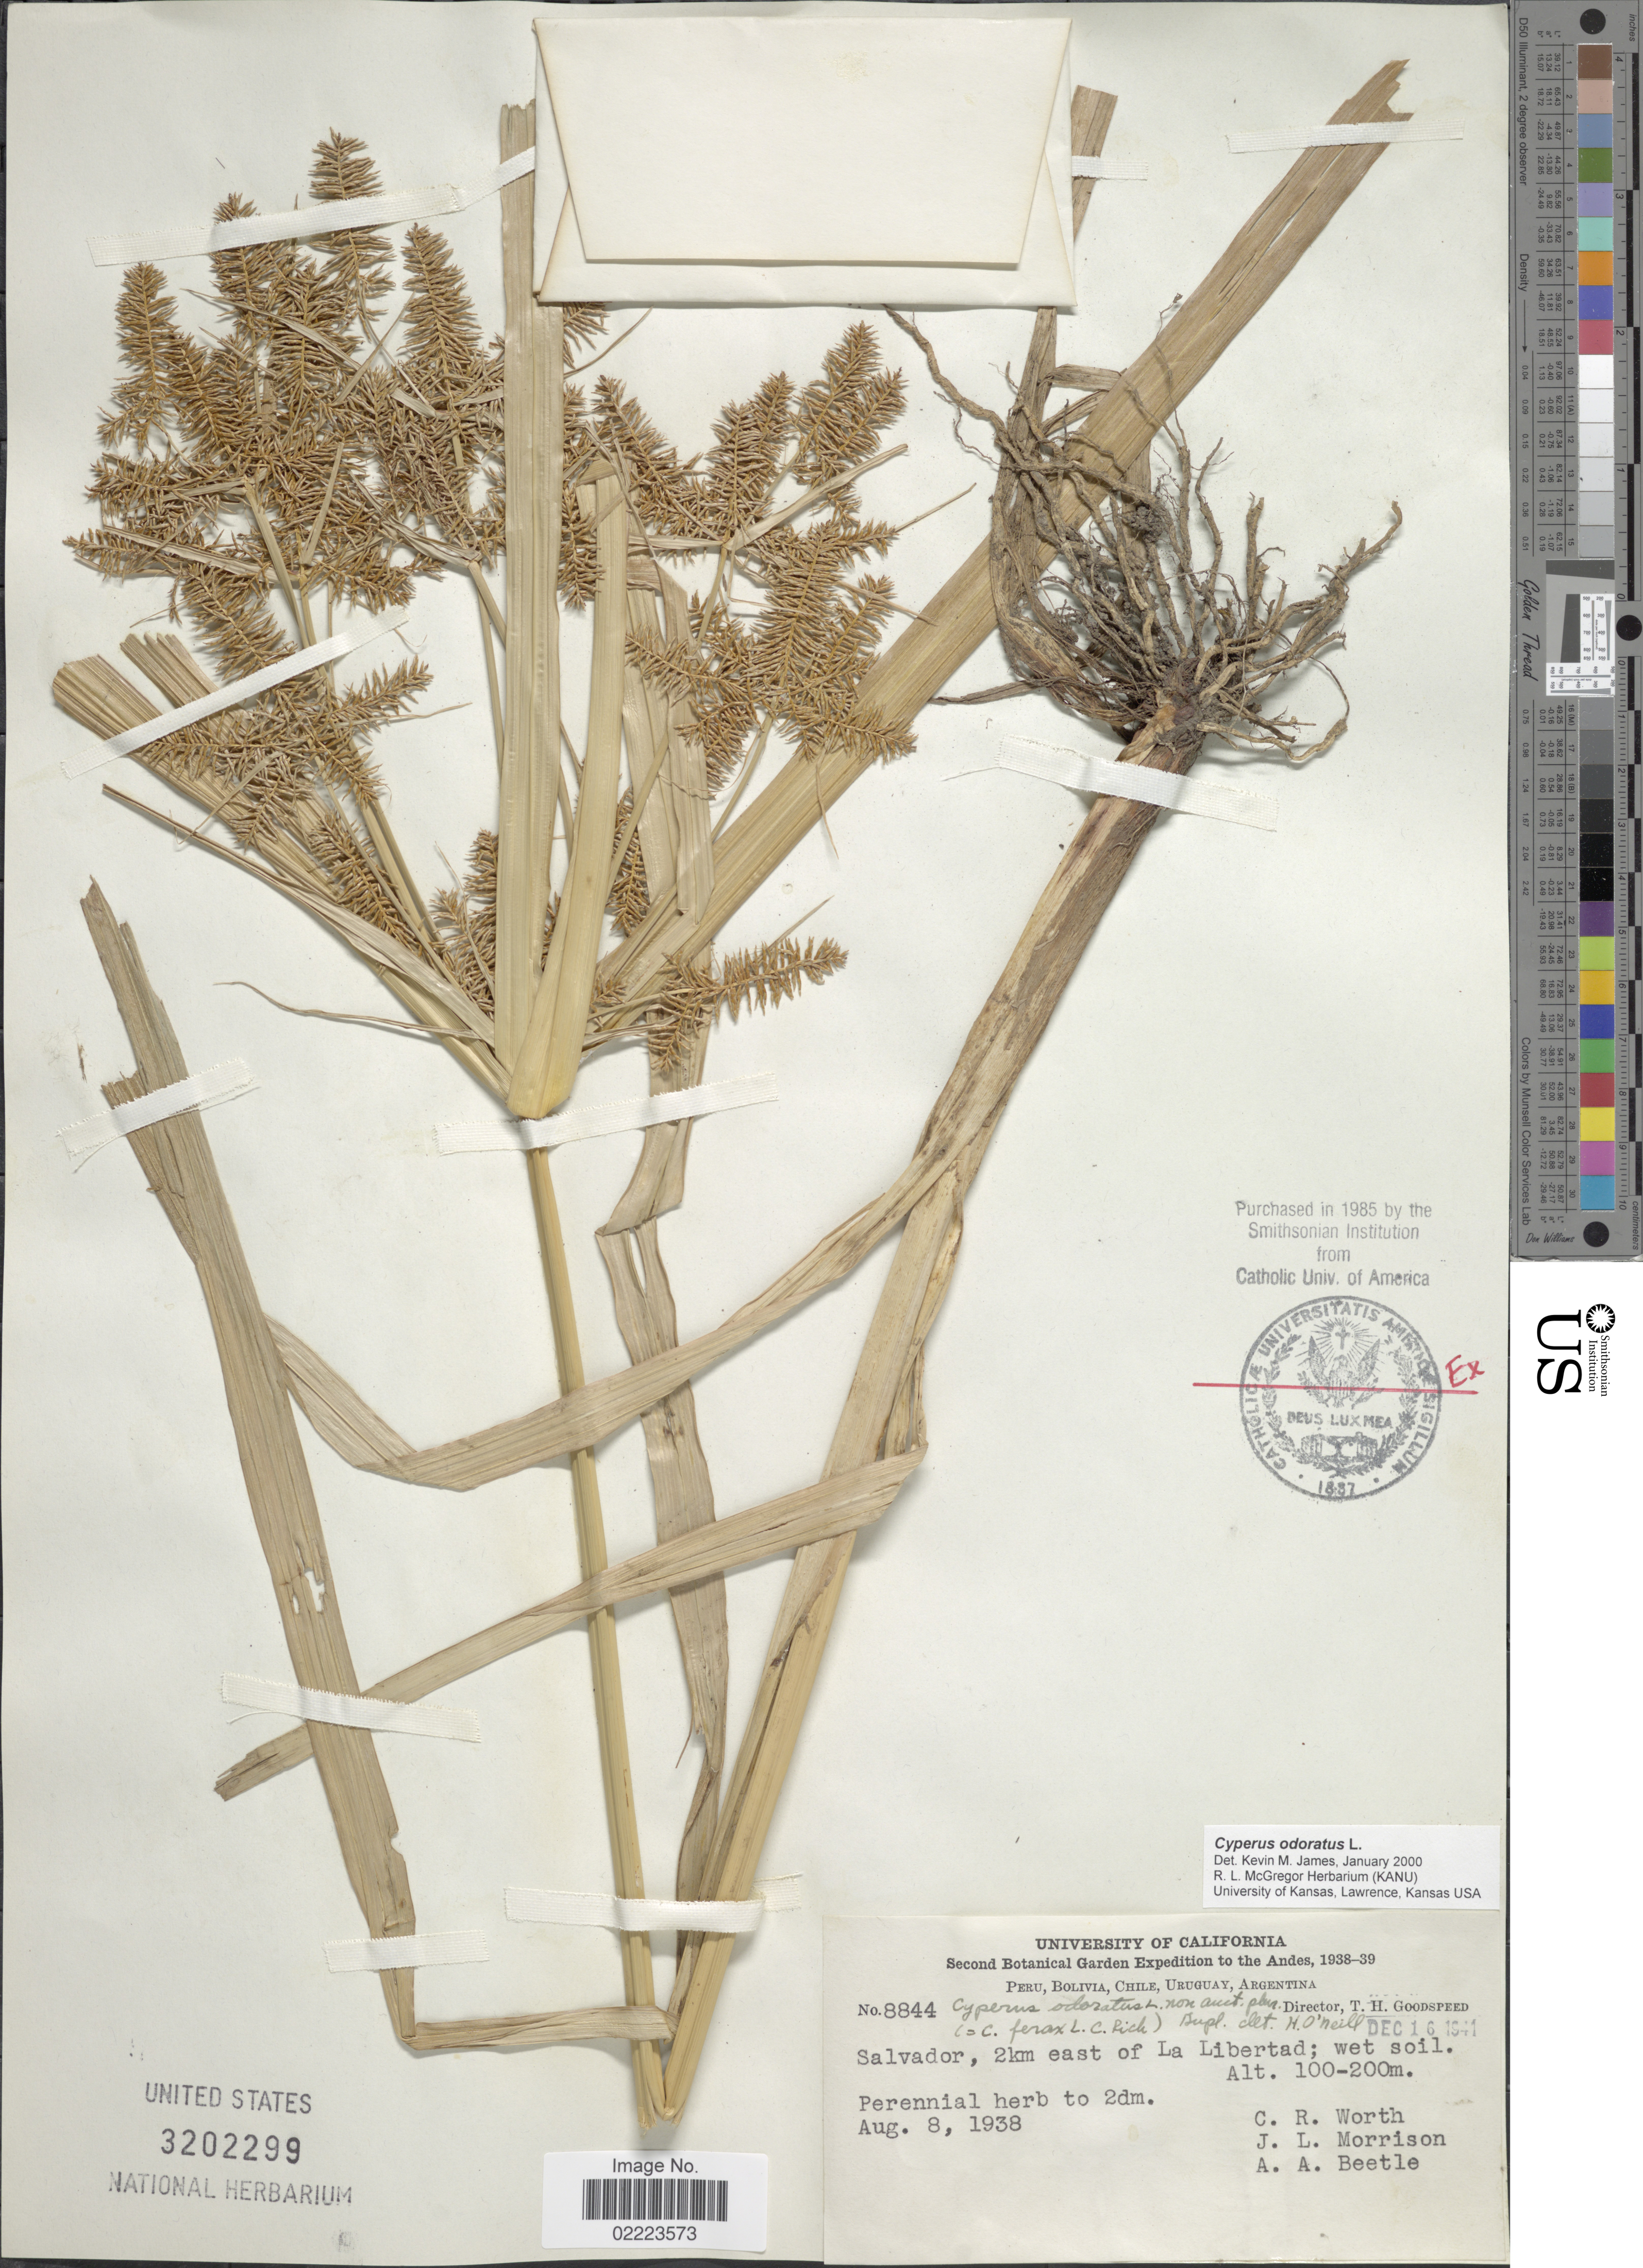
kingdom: Plantae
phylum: Tracheophyta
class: Liliopsida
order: Poales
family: Cyperaceae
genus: Cyperus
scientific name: Cyperus odoratus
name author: L.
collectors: C. R. Worth, J. Morrison & A. A. Beetle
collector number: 8844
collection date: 1938-08-08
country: El Salvador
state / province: La Libertad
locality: Salvador, 2km east of La Libertad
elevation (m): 100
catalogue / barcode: US 3202299